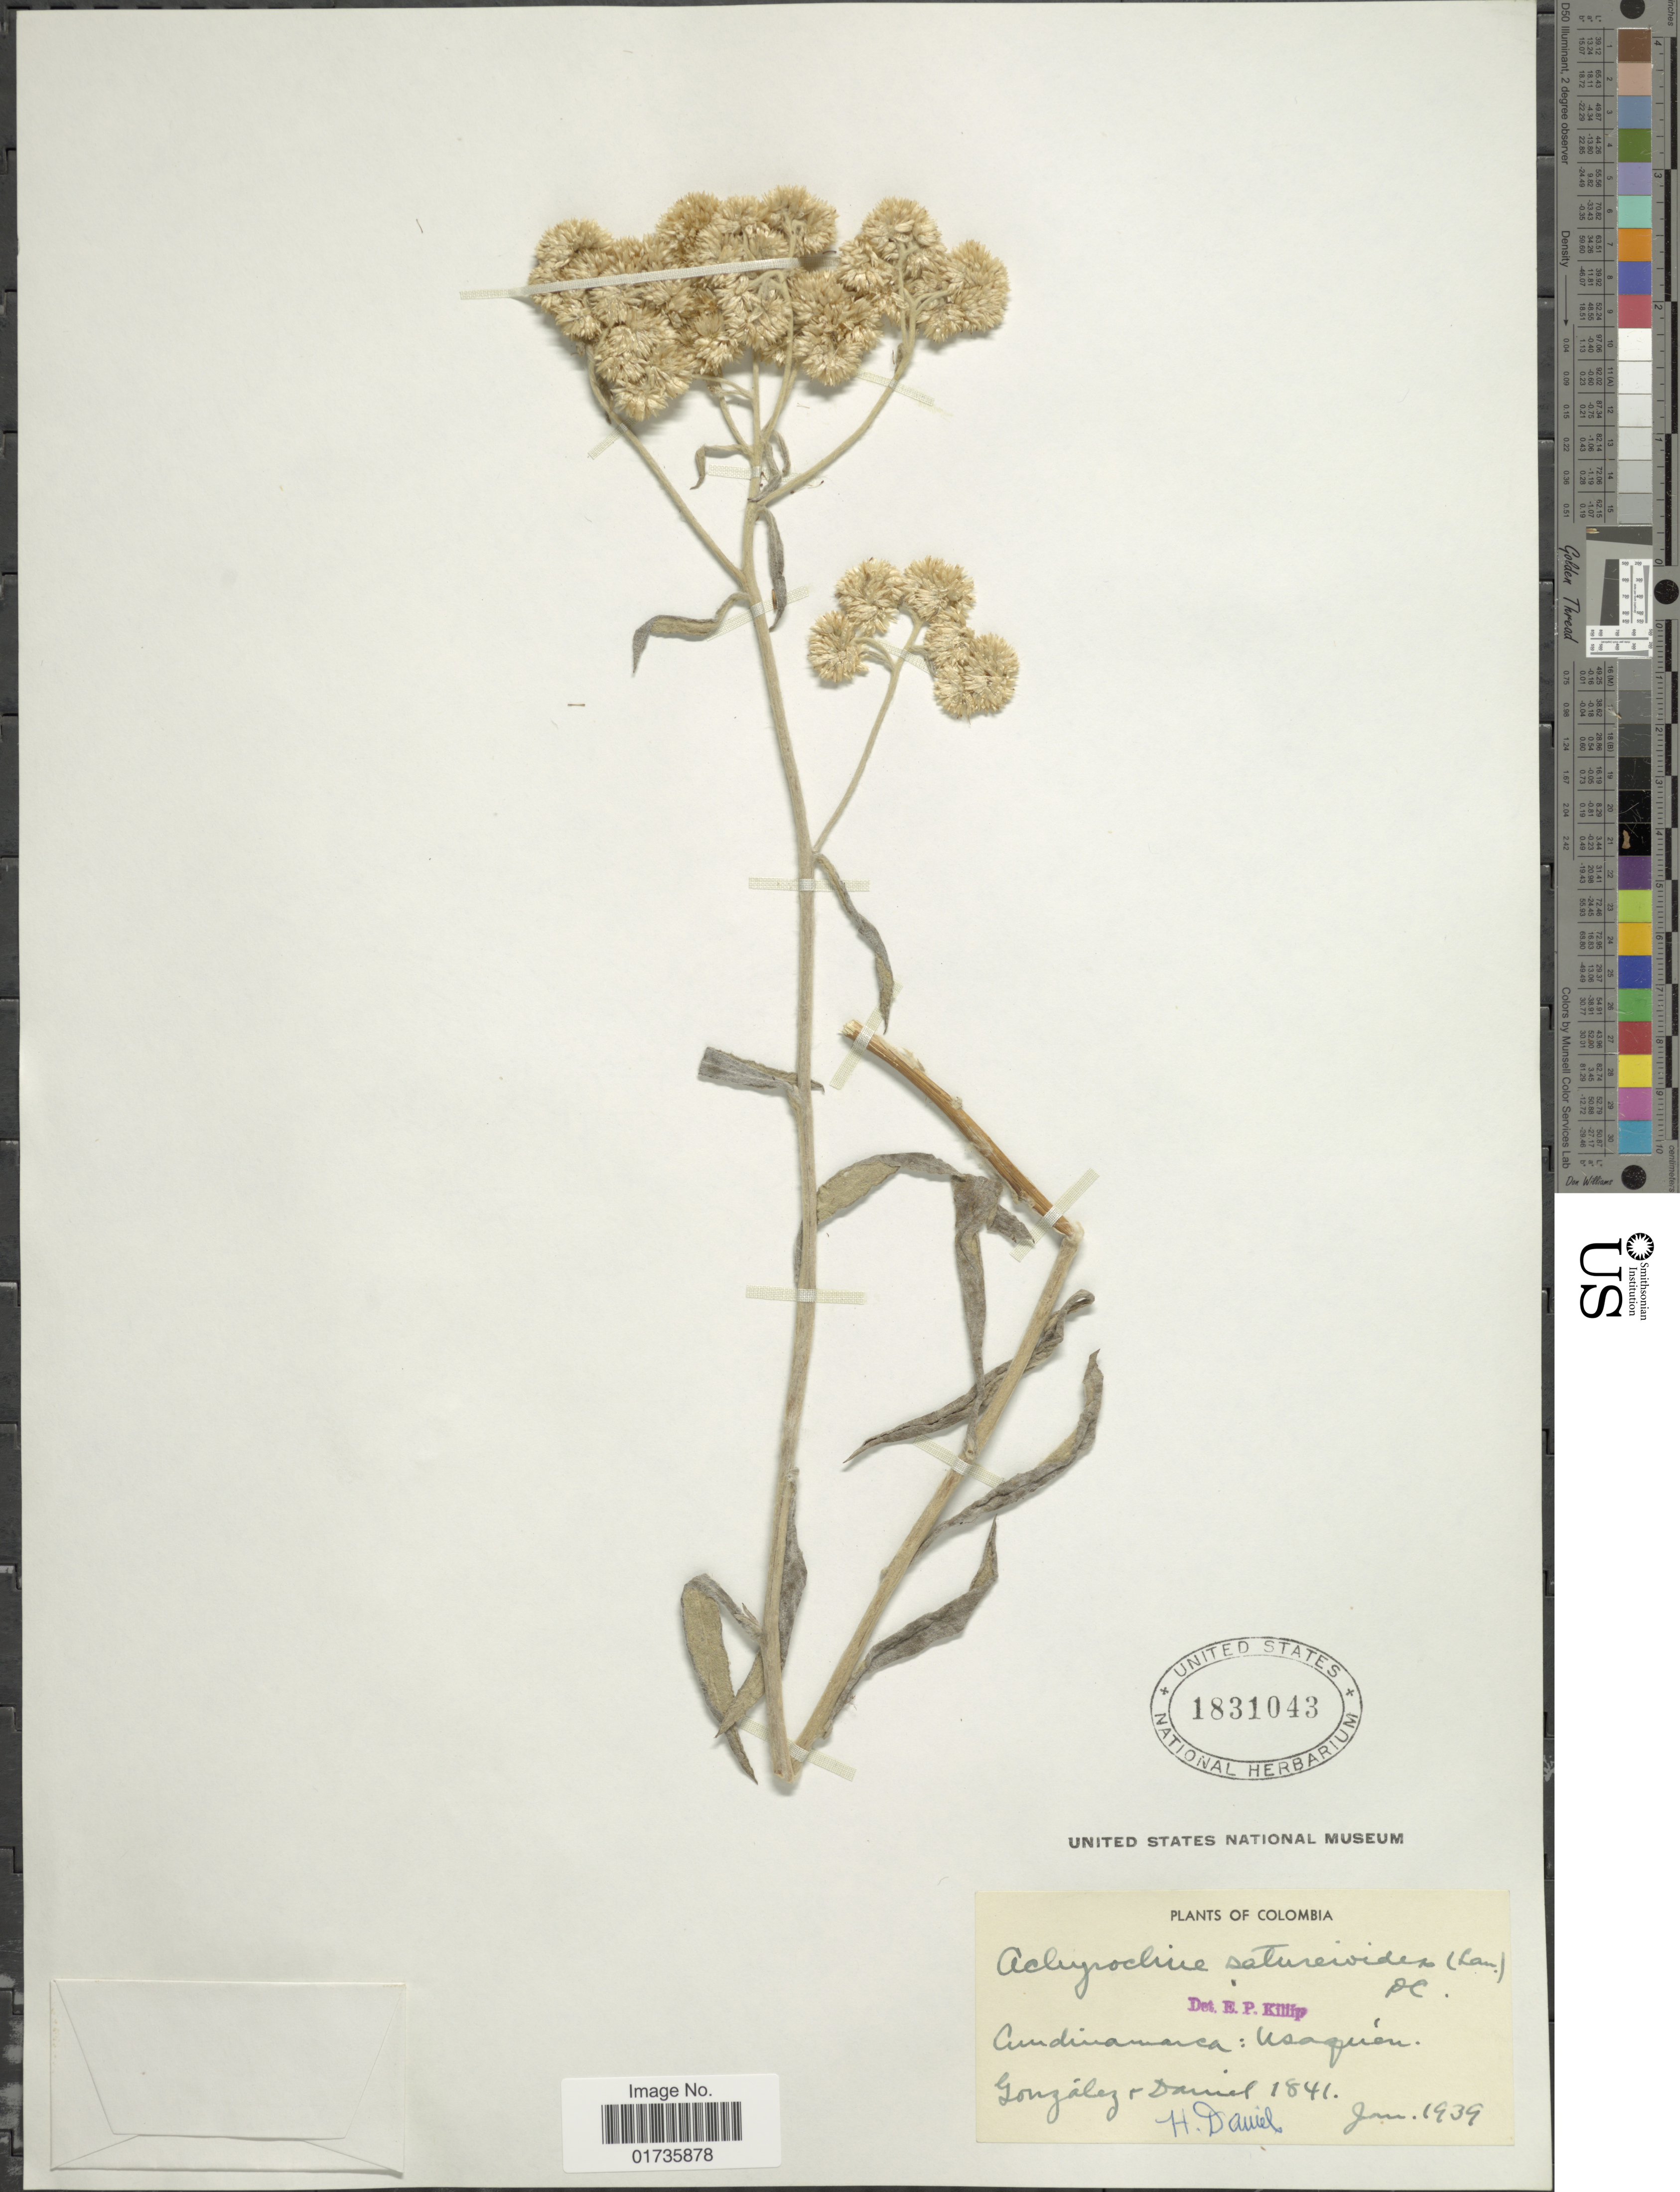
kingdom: Plantae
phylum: Tracheophyta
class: Magnoliopsida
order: Asterales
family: Asteraceae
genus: Achyrocline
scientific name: Achyrocline satureioides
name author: (Lam.) DC.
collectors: Gonzalez & H. Daniel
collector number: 1841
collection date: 1939-01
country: Colombia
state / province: Cundinamarca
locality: Usaquén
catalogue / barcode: US 1831043